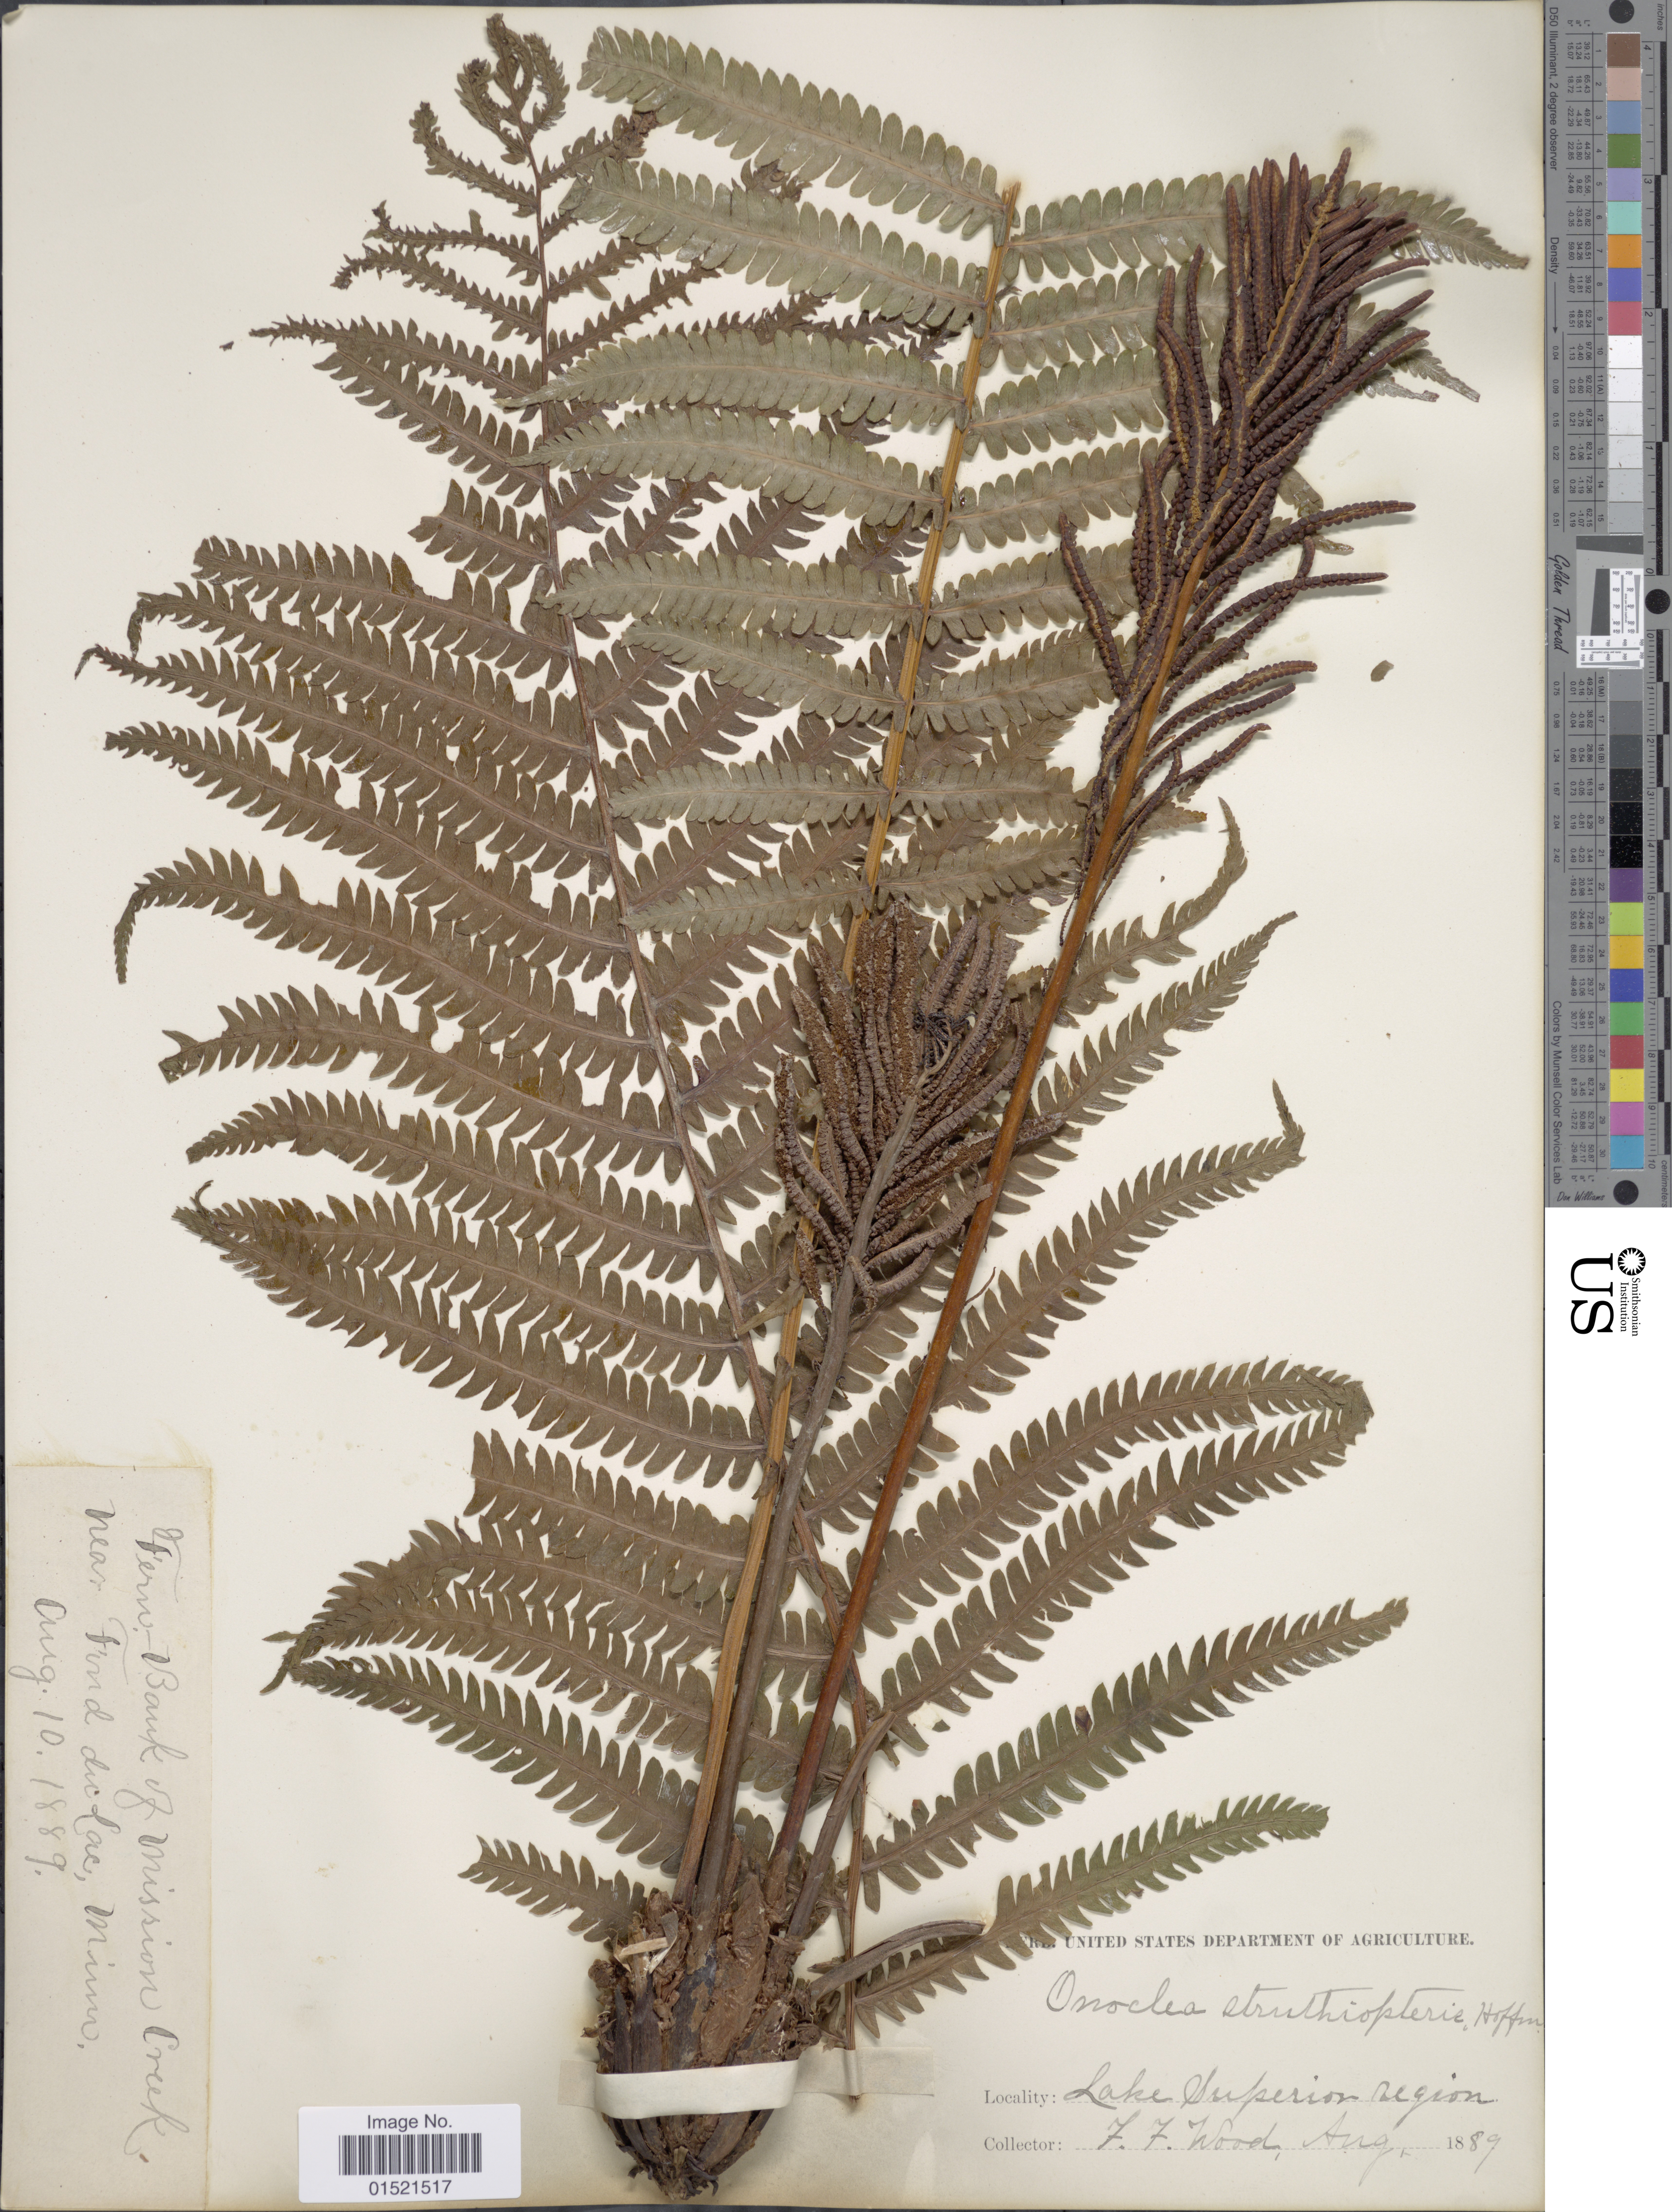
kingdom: Plantae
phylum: Tracheophyta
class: Polypodiopsida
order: Polypodiales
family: Onocleaceae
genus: Matteuccia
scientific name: Matteuccia struthiopteris var. pensylvanica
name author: (Willd.) C.V. Morton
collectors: J. Wood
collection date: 1889-08-10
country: United States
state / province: Minnesota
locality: Lake Superior region, near Fond duc Lac